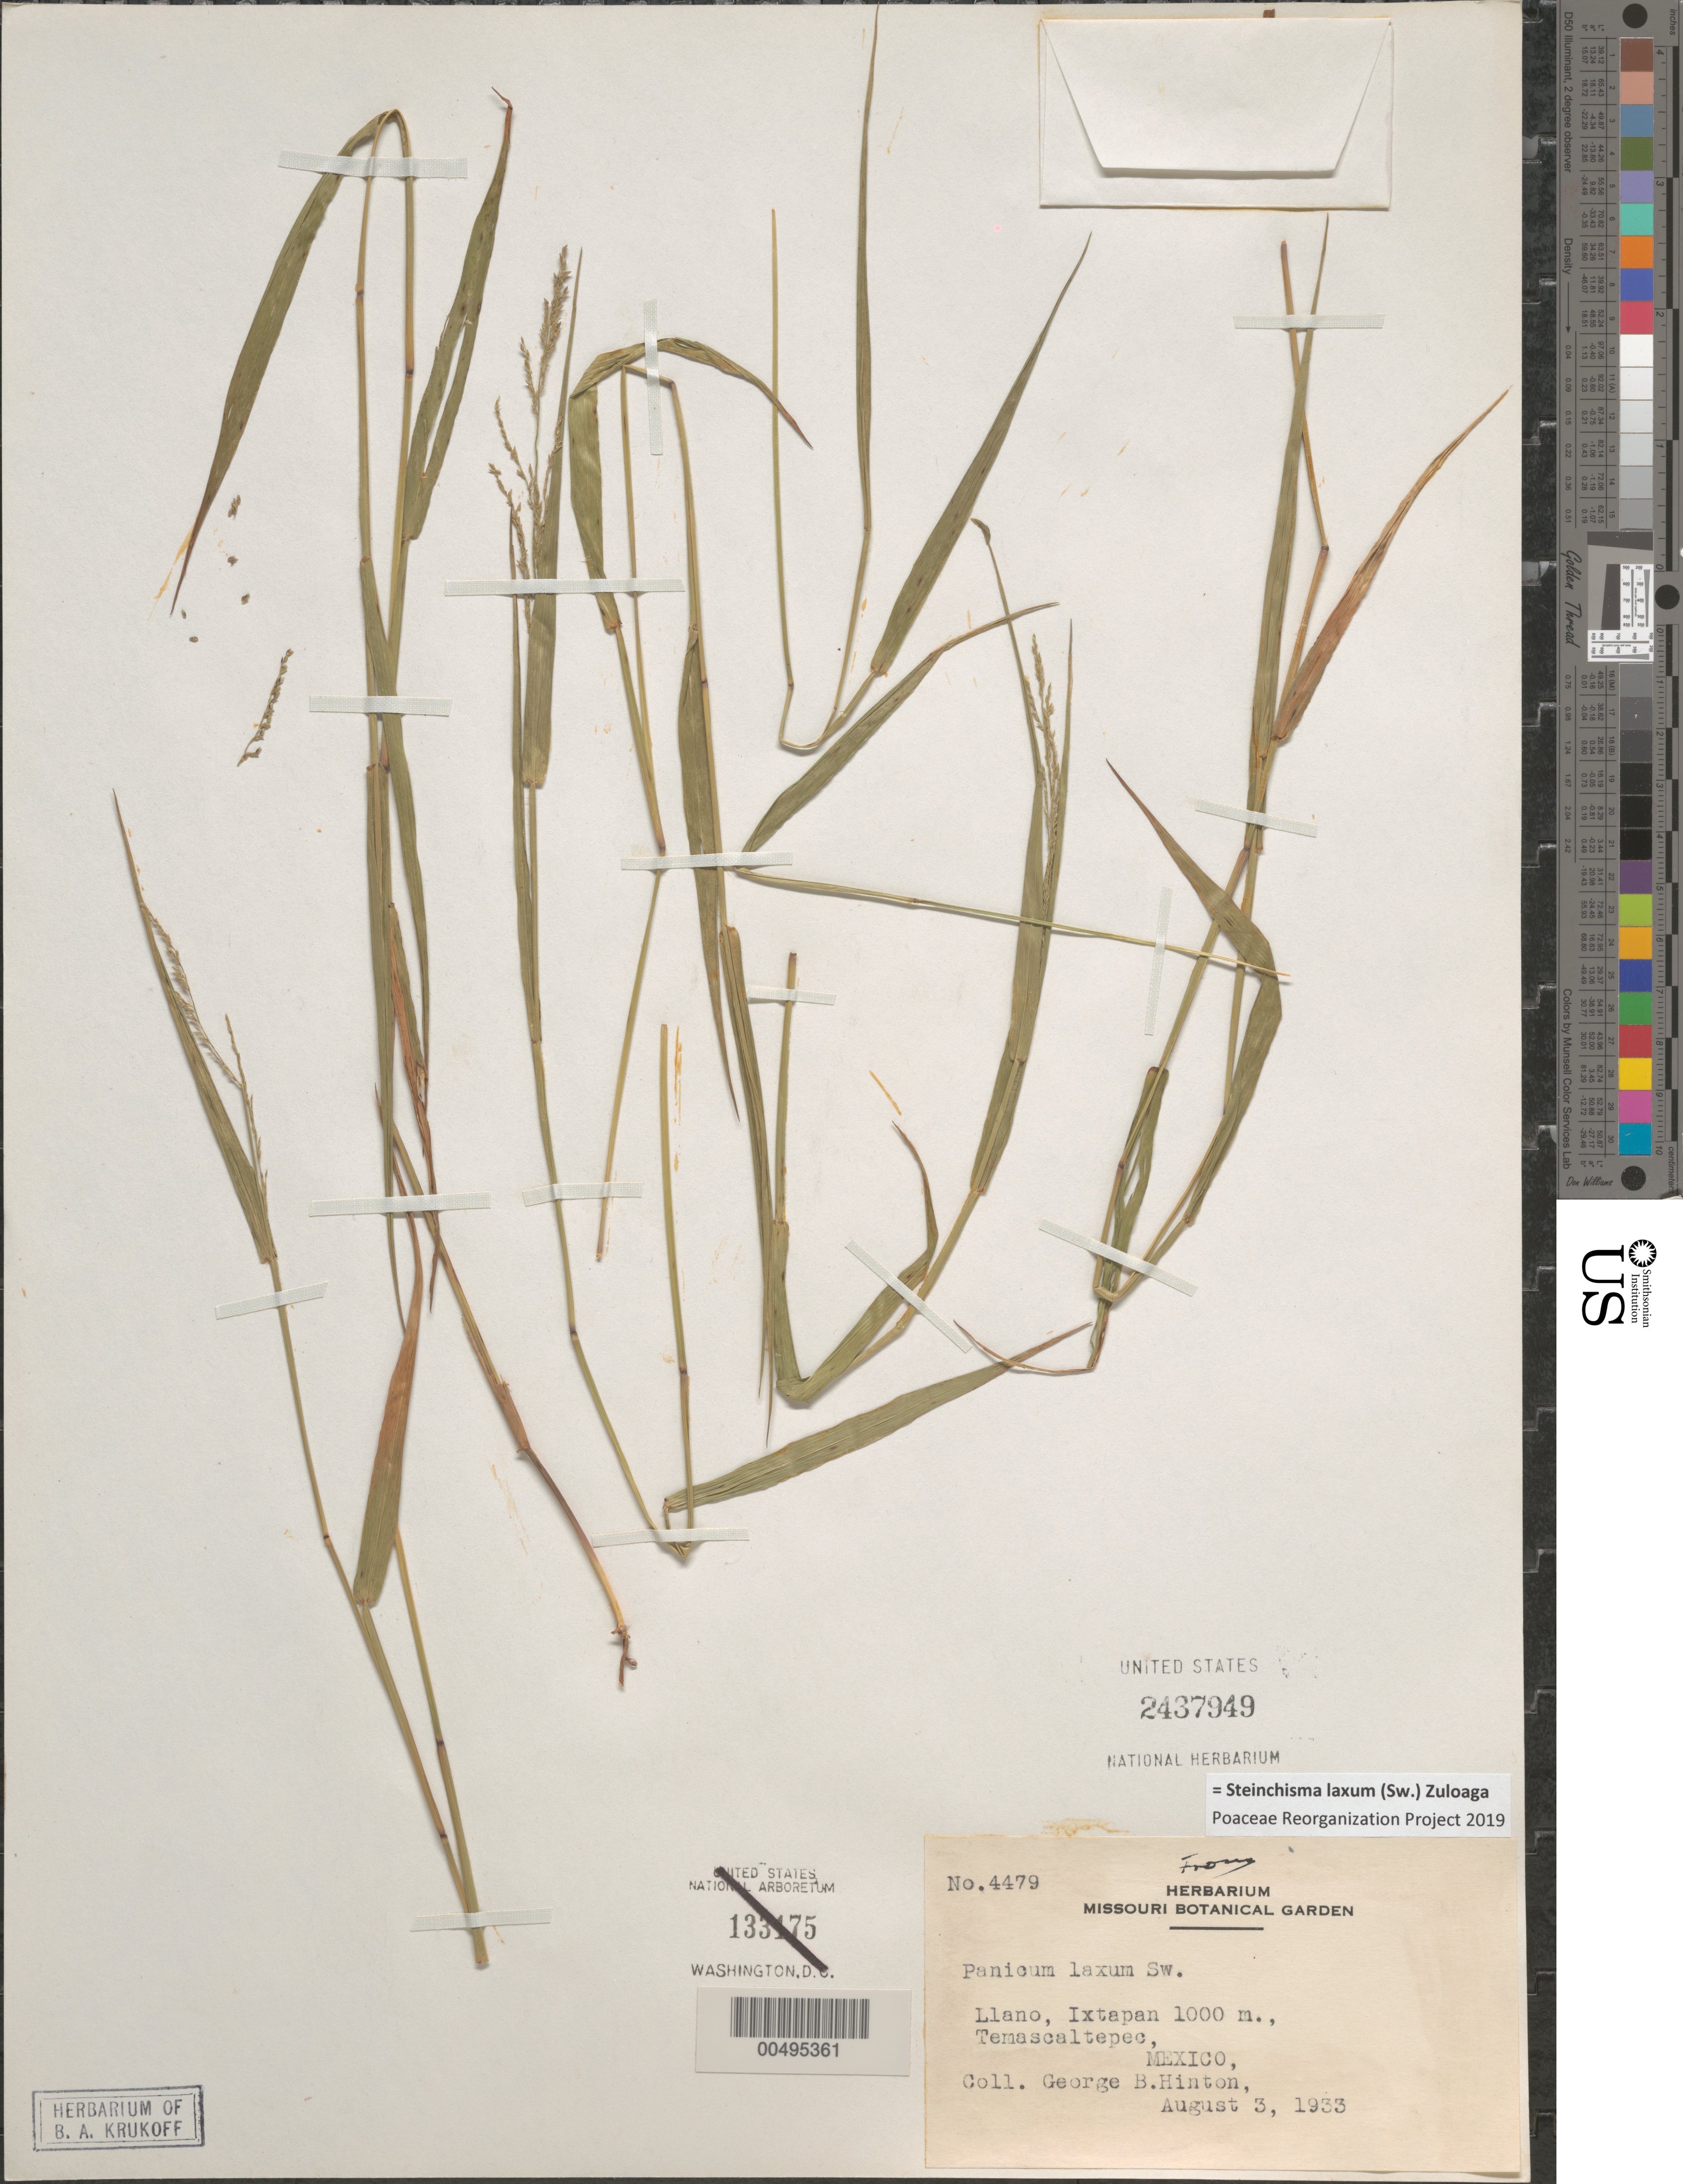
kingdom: Plantae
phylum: Tracheophyta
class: Liliopsida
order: Poales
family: Poaceae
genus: Panicum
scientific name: Panicum laxum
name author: Sw.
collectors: G. B. Hinton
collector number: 4479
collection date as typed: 3 Aug 1933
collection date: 1933-08-03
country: Mexico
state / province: México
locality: Temascaltepec, Ixtapan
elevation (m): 1000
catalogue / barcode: US 2437949